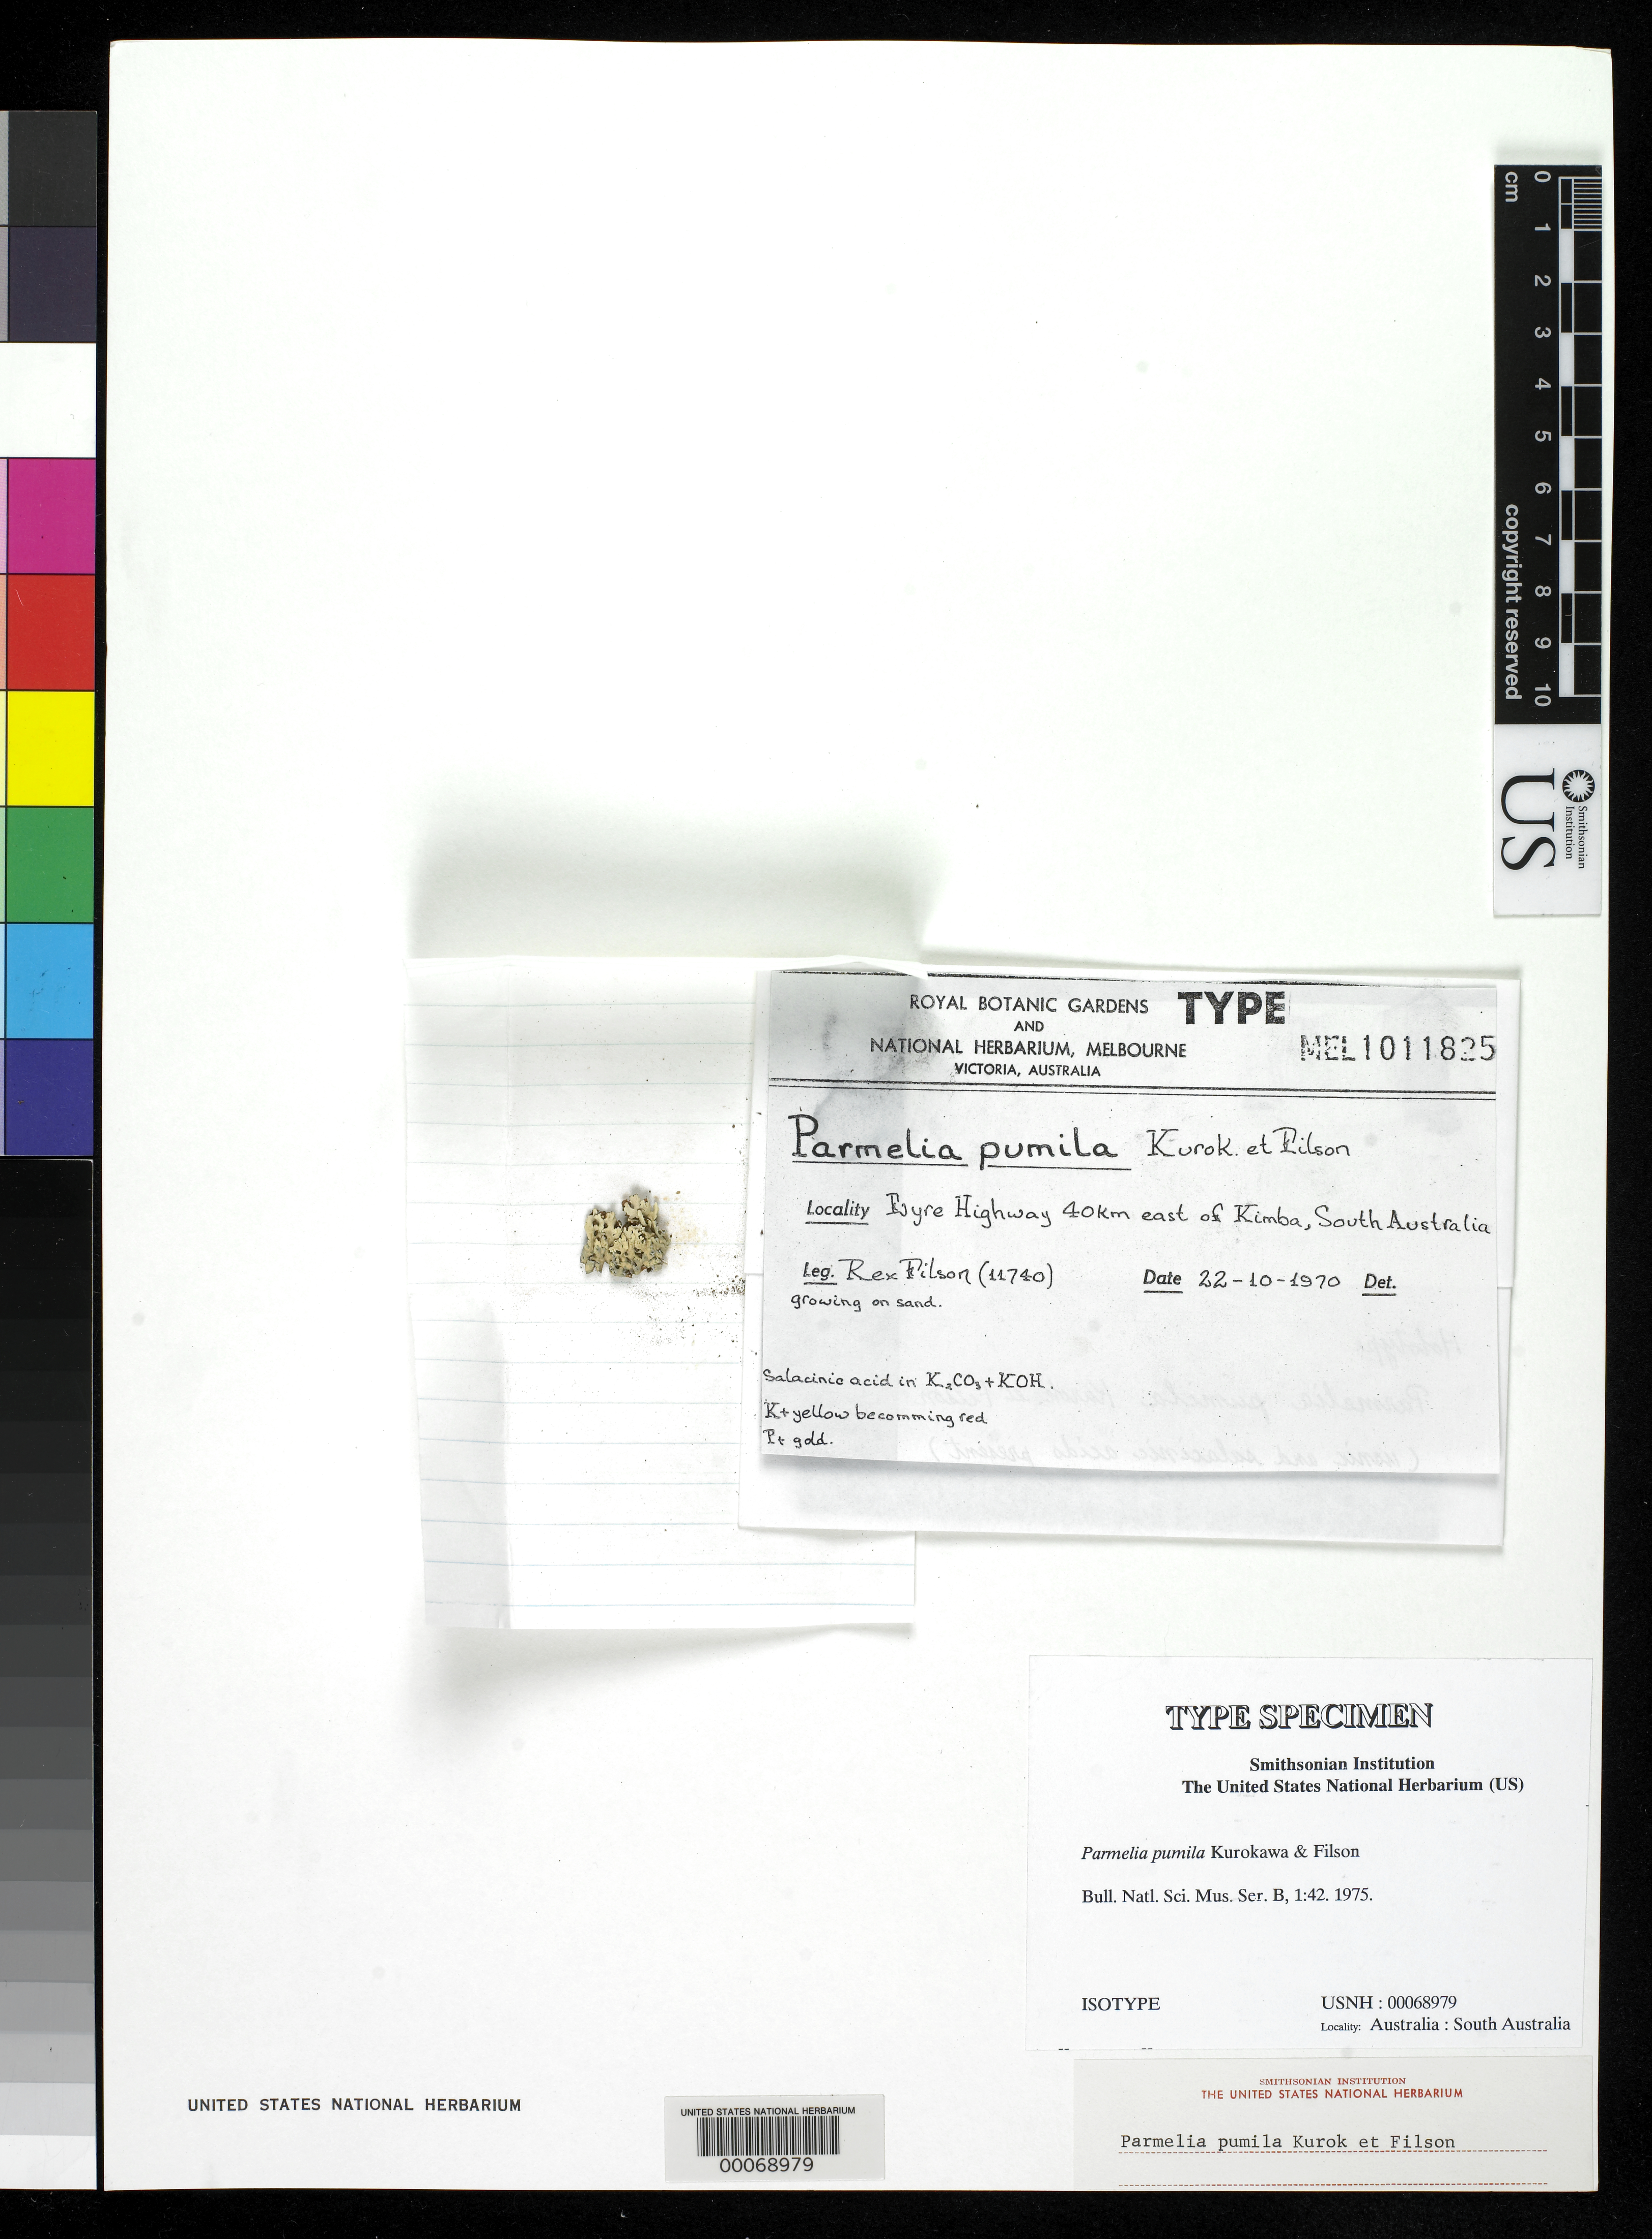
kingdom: Fungi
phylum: Ascomycota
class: Lecanoromycetes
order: Lecanorales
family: Parmeliaceae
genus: Parmelia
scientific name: Parmelia pumila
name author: Kurok. & Filson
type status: Isotype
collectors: R. Filson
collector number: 11740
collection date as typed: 22 Oct 1970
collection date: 1970-10-22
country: Australia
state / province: South Australia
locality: Iyre Hwy, 40 km E of Kimba.